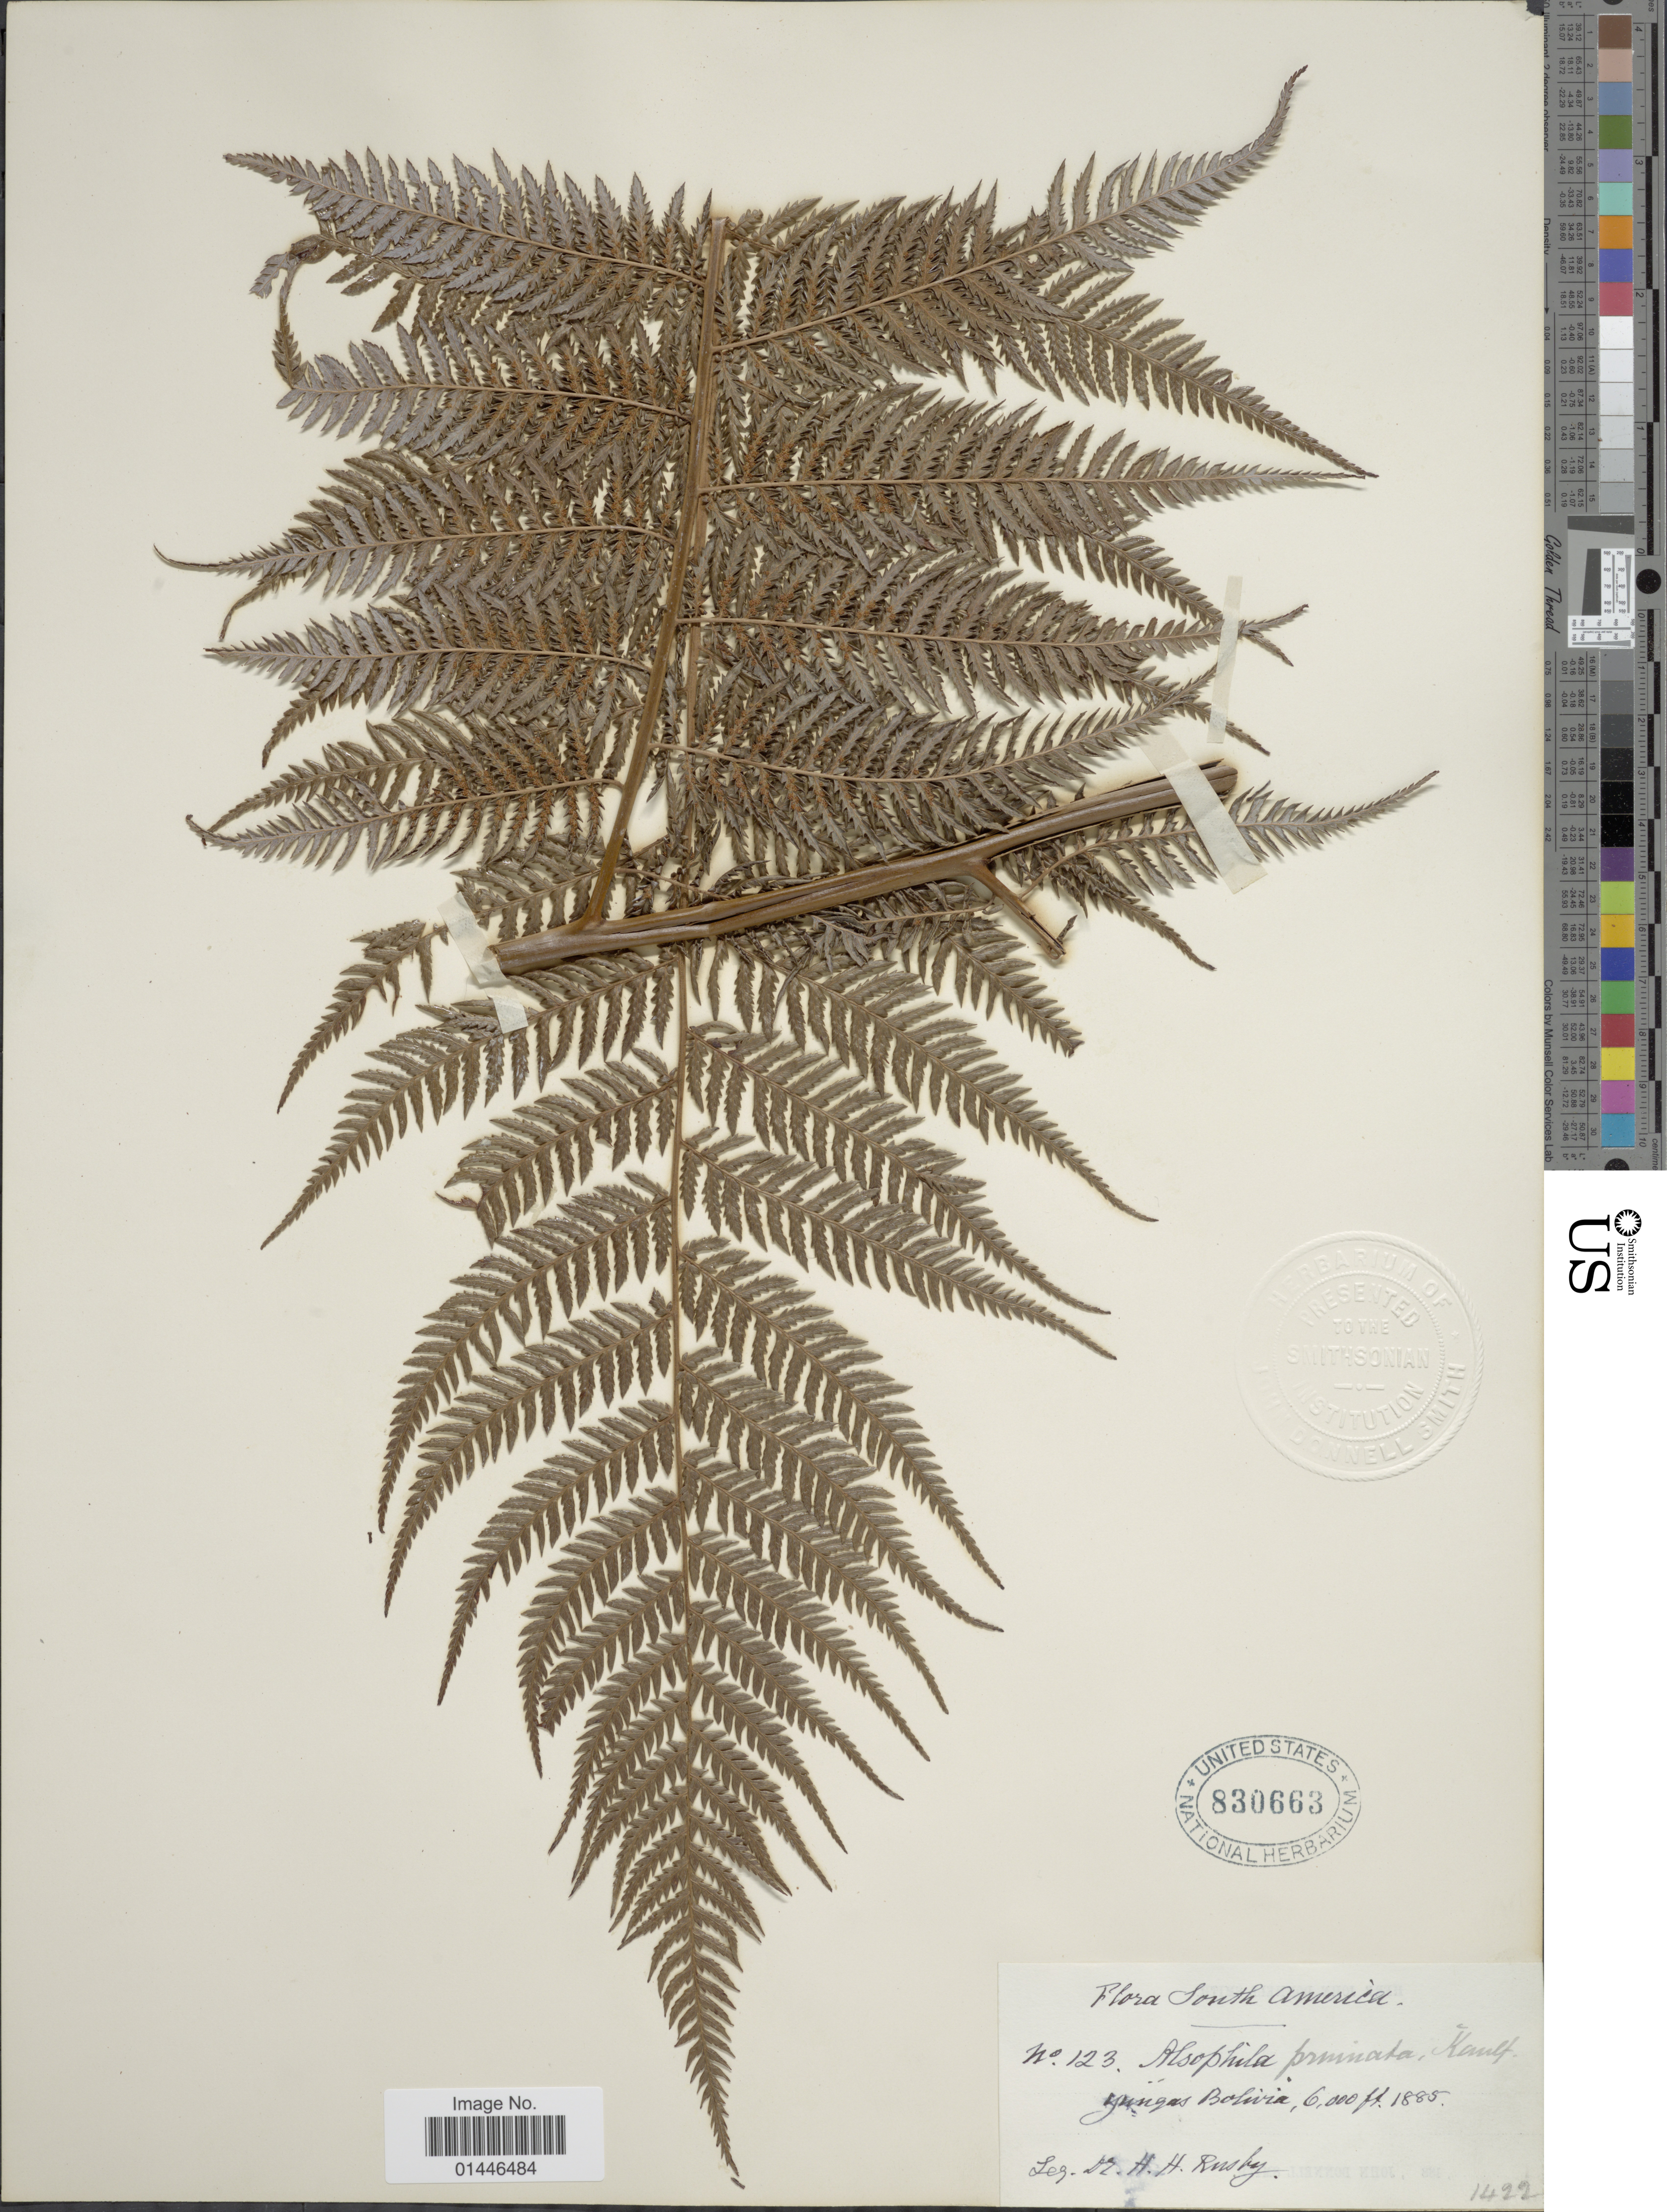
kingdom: Plantae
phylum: Tracheophyta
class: Polypodiopsida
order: Cyatheales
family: Dicksoniaceae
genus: Lophosoria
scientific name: Lophosoria quadripinnata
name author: (J.F. Gmel.) C. Chr.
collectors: H. H. Rusby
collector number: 123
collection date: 1885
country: Bolivia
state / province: La Paz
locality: Yungas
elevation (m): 1829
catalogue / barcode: US 830663